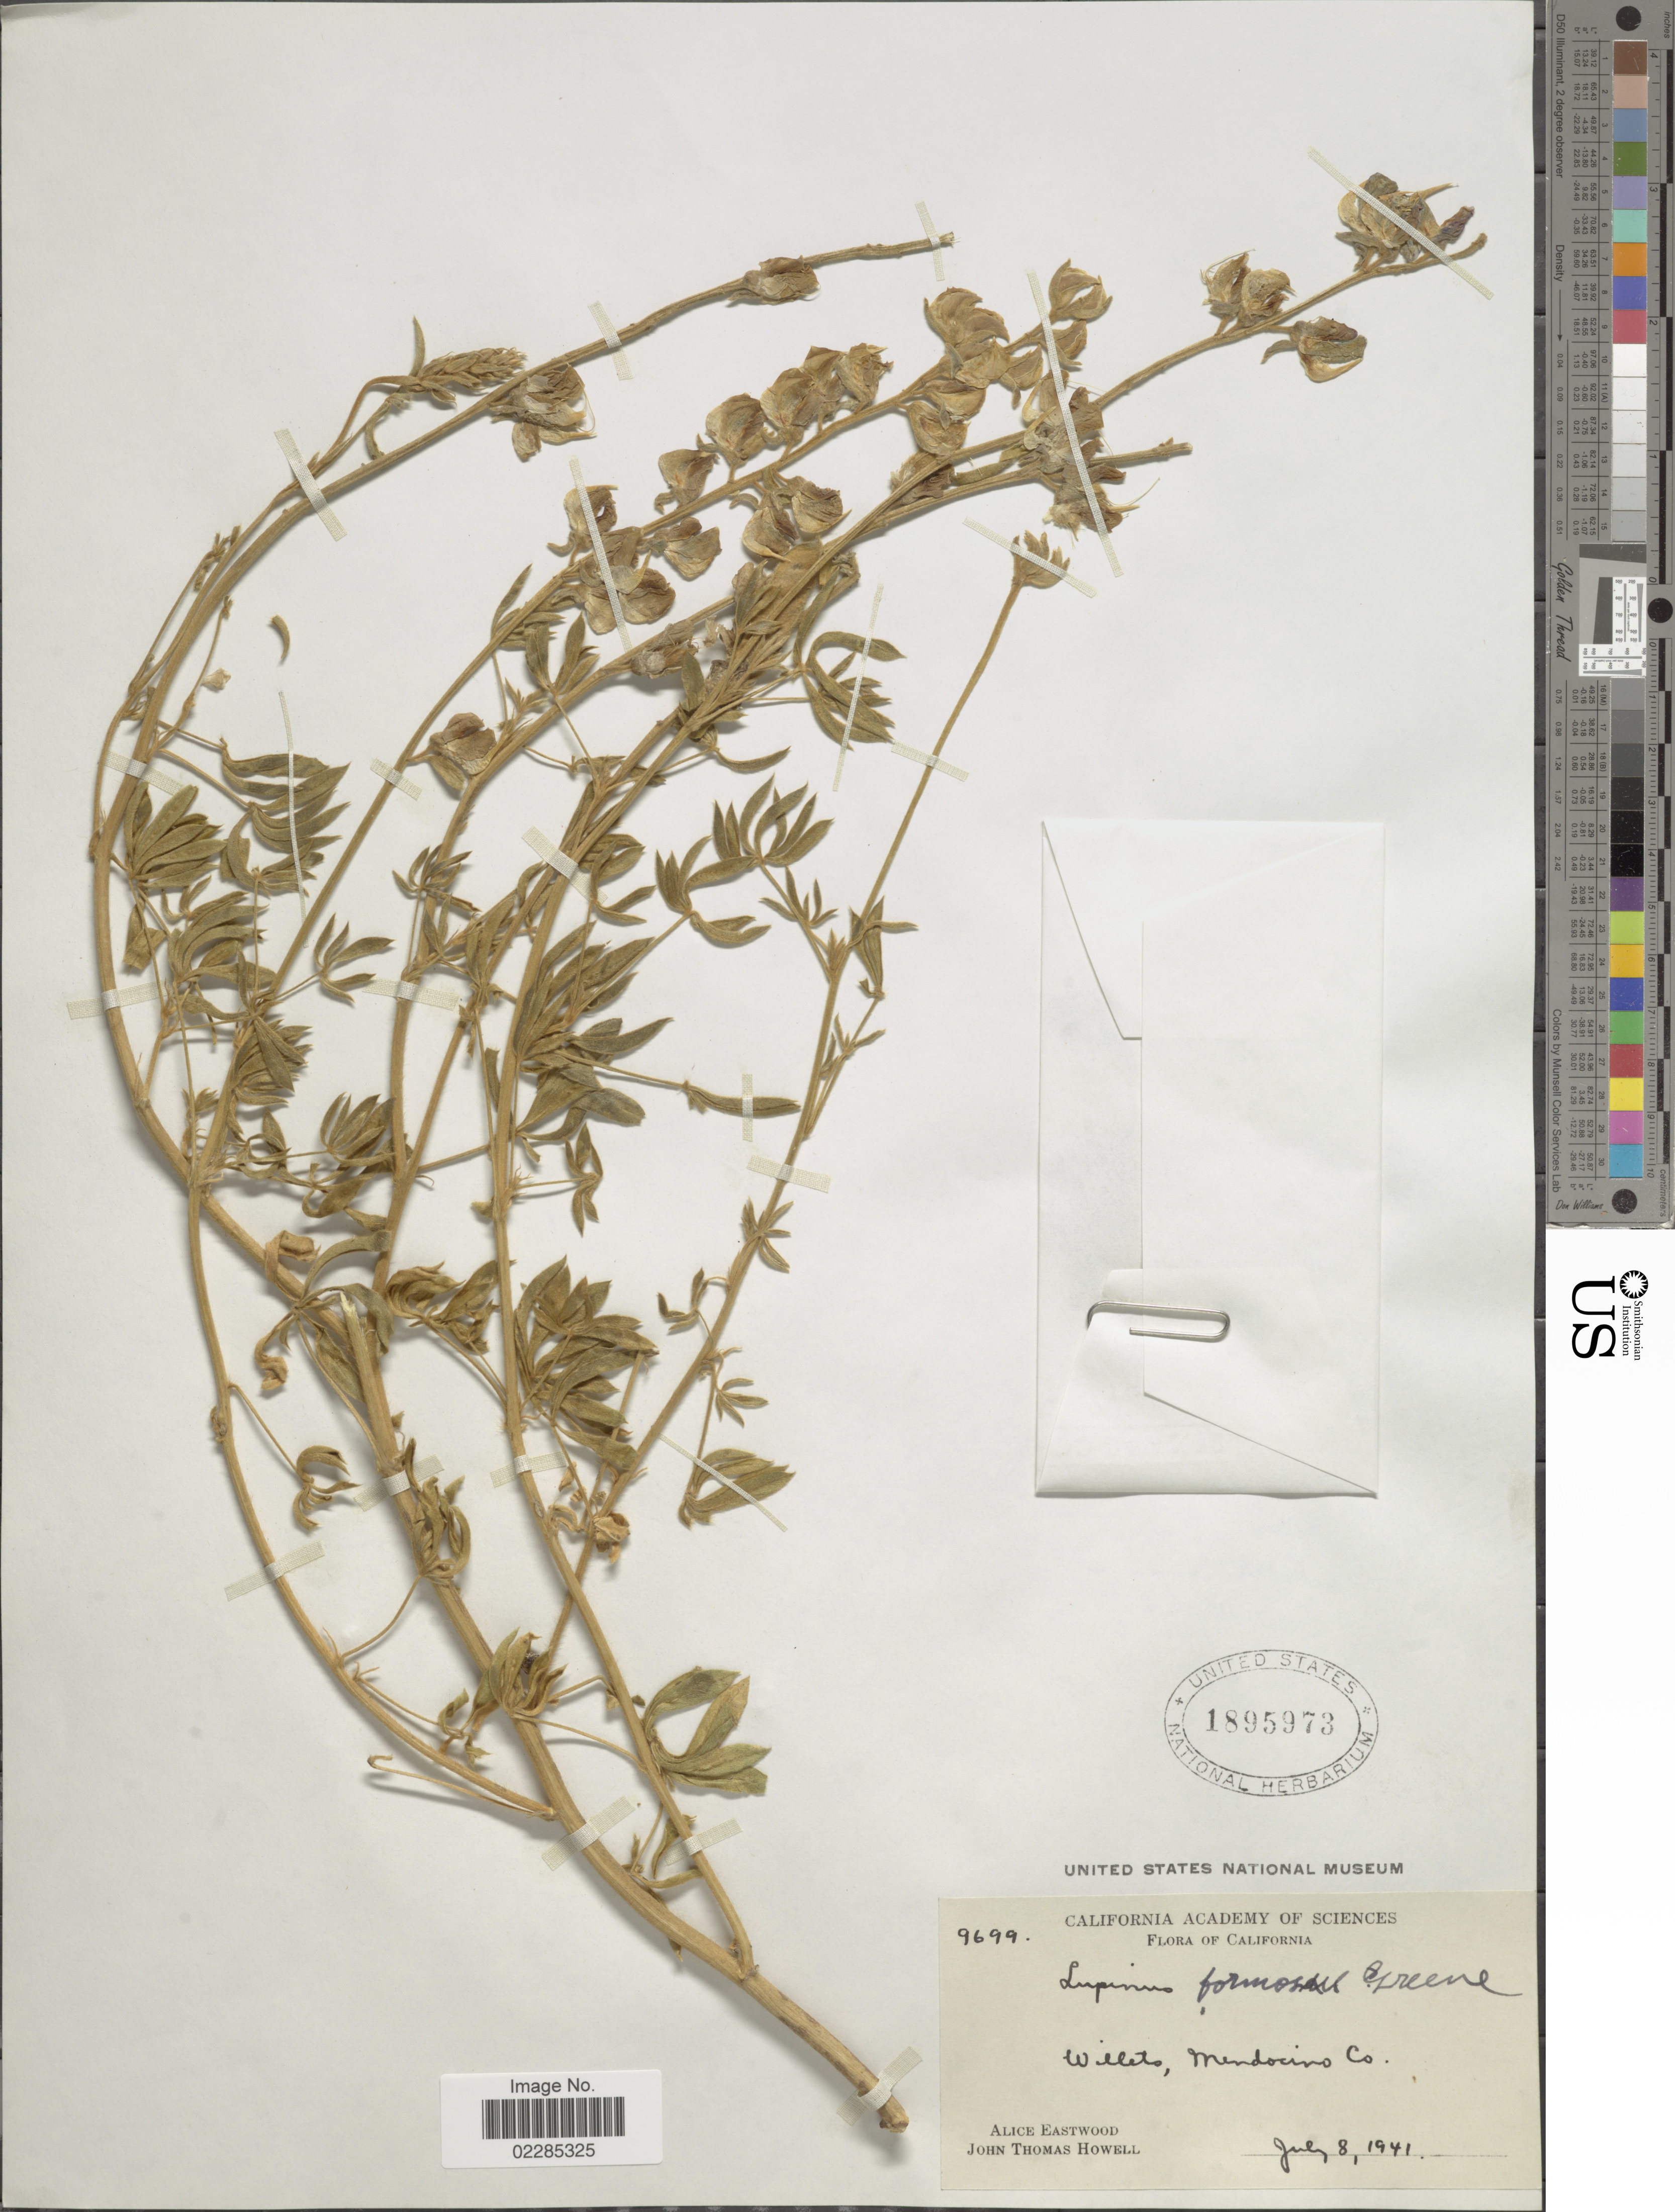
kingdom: Plantae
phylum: Tracheophyta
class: Magnoliopsida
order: Fabales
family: Fabaceae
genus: Lupinus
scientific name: Lupinus formosus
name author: Greene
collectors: A. Eastwood & J. T. Howell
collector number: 9699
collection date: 1941-07-08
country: United States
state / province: California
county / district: Mendocino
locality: Willets, Mendocino Co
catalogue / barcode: US 1895973